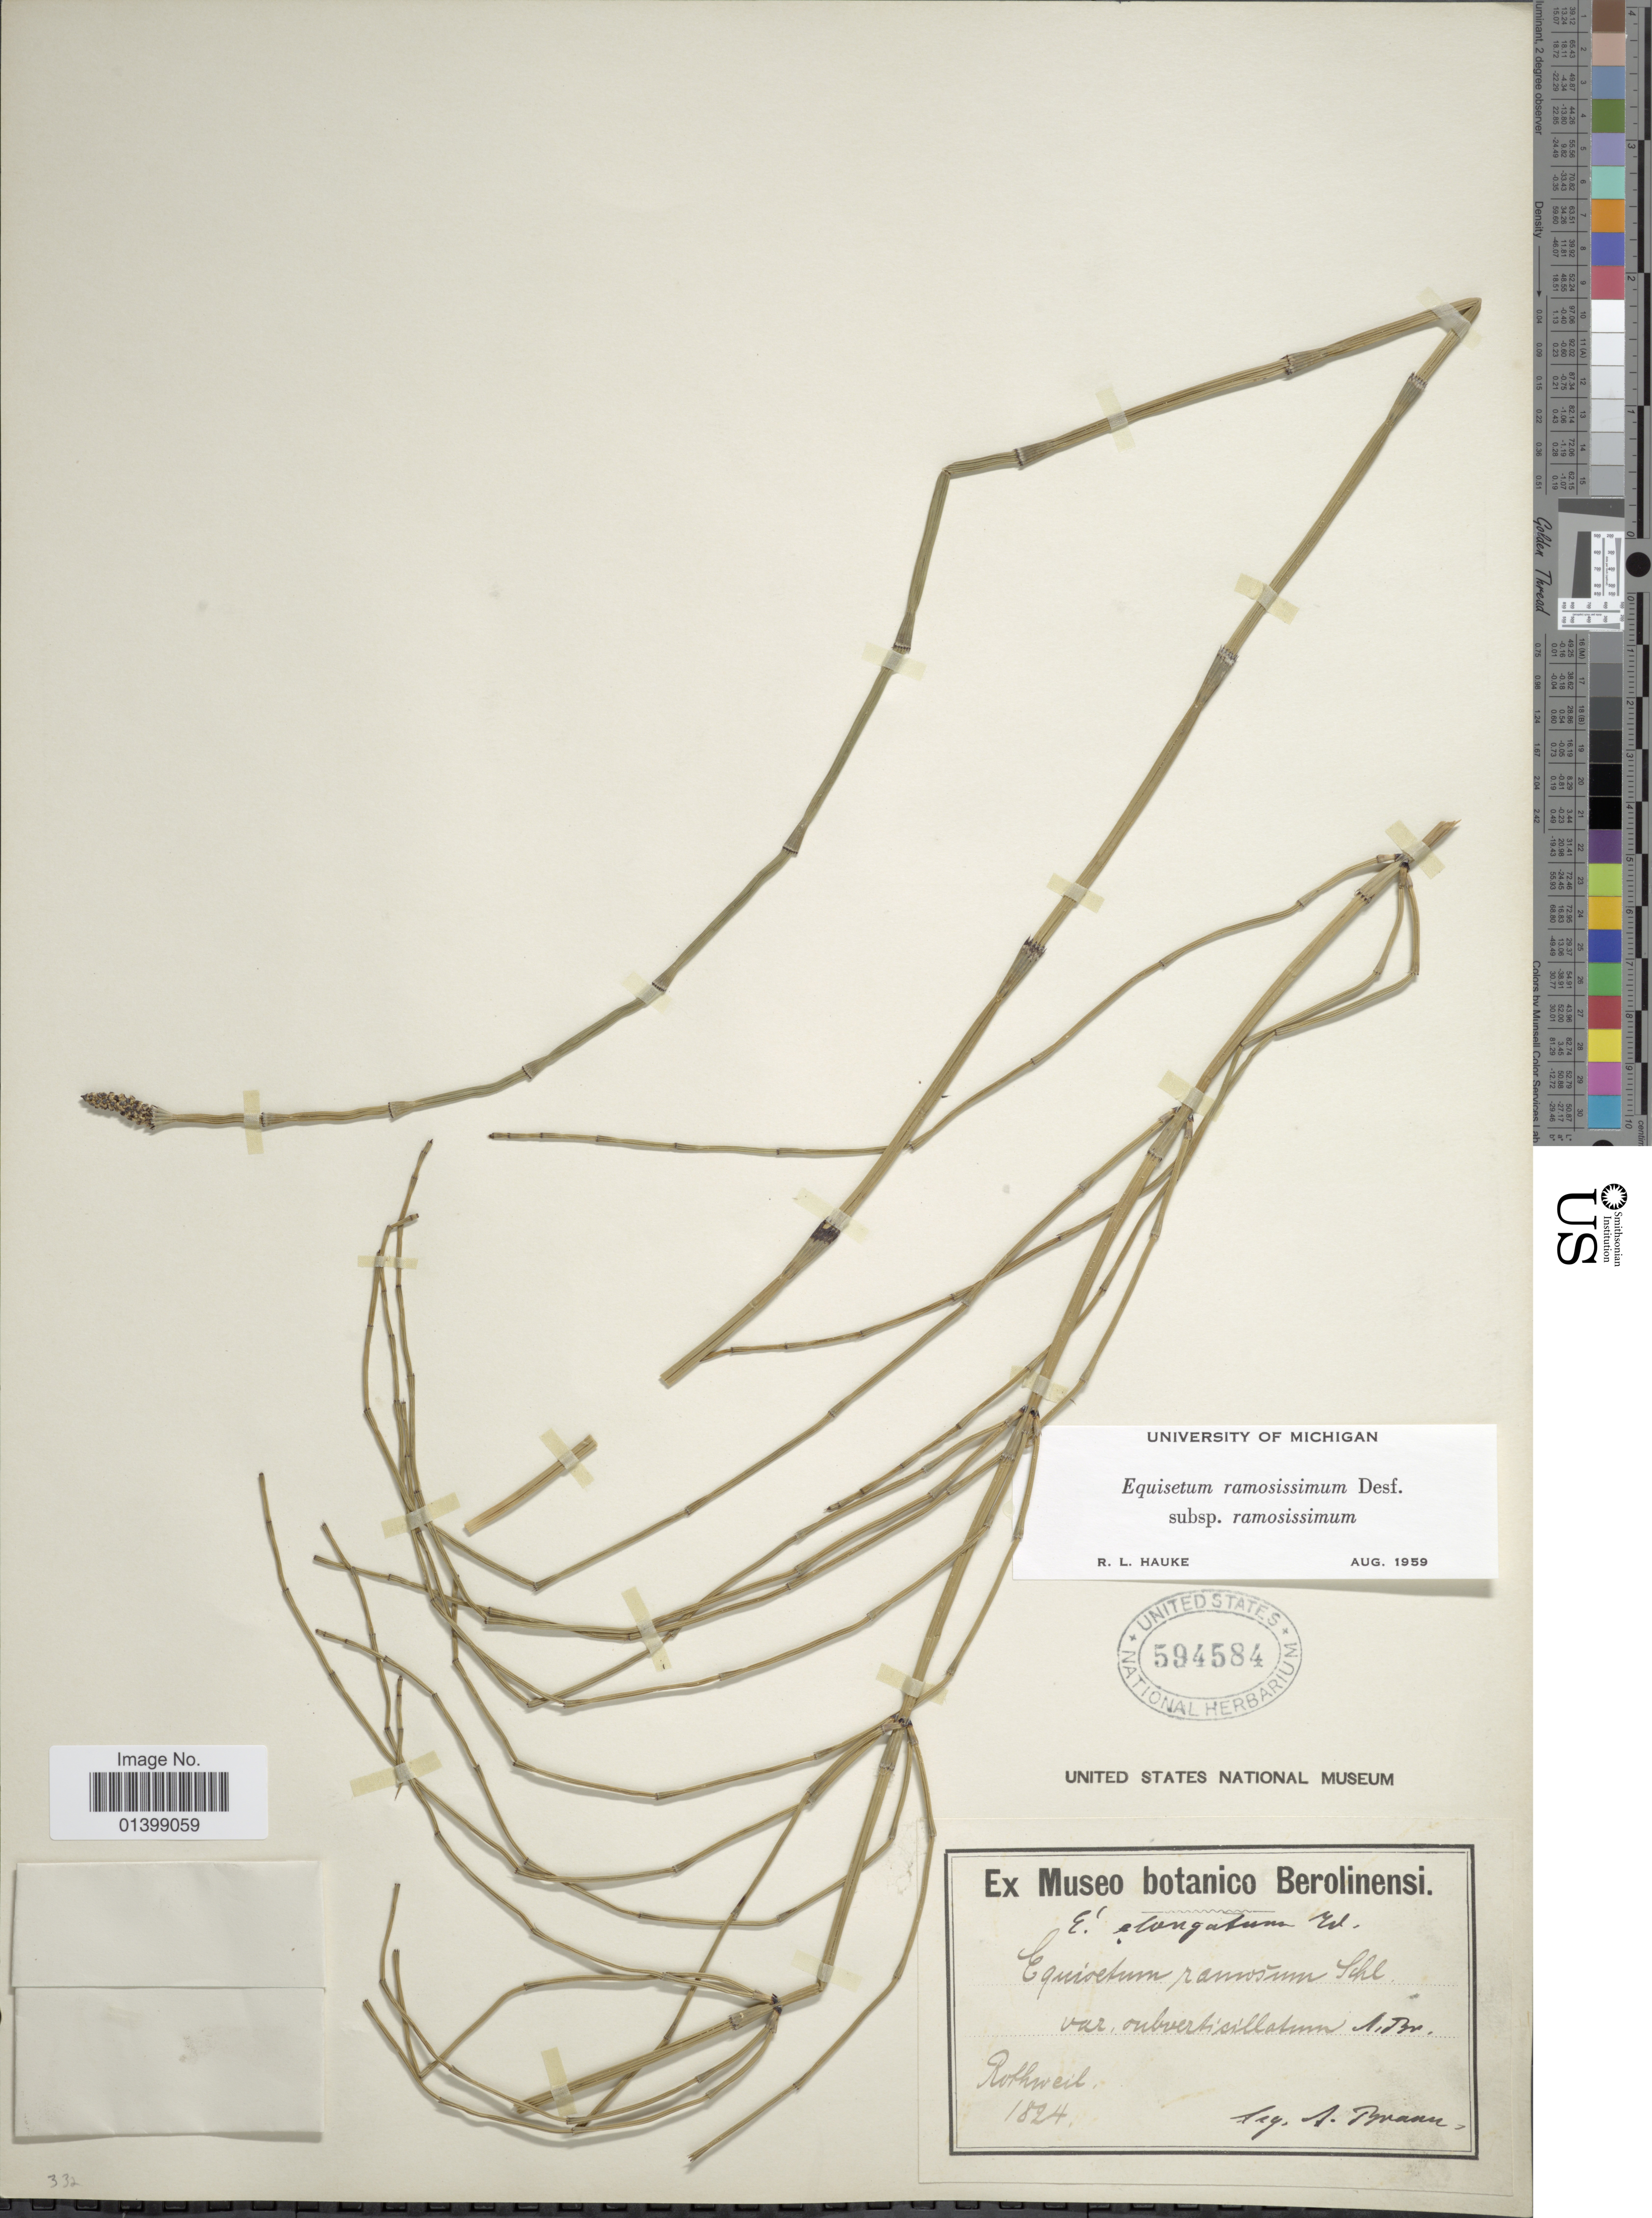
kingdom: Plantae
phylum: Tracheophyta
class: Polypodiopsida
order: Equisetales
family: Equisetaceae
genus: Equisetum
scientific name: Equisetum ramosissimum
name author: Desf.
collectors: A. Braun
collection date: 1824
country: Germany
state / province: Baden-Württemberg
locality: Rothweil [interpreted]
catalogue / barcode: US 594584